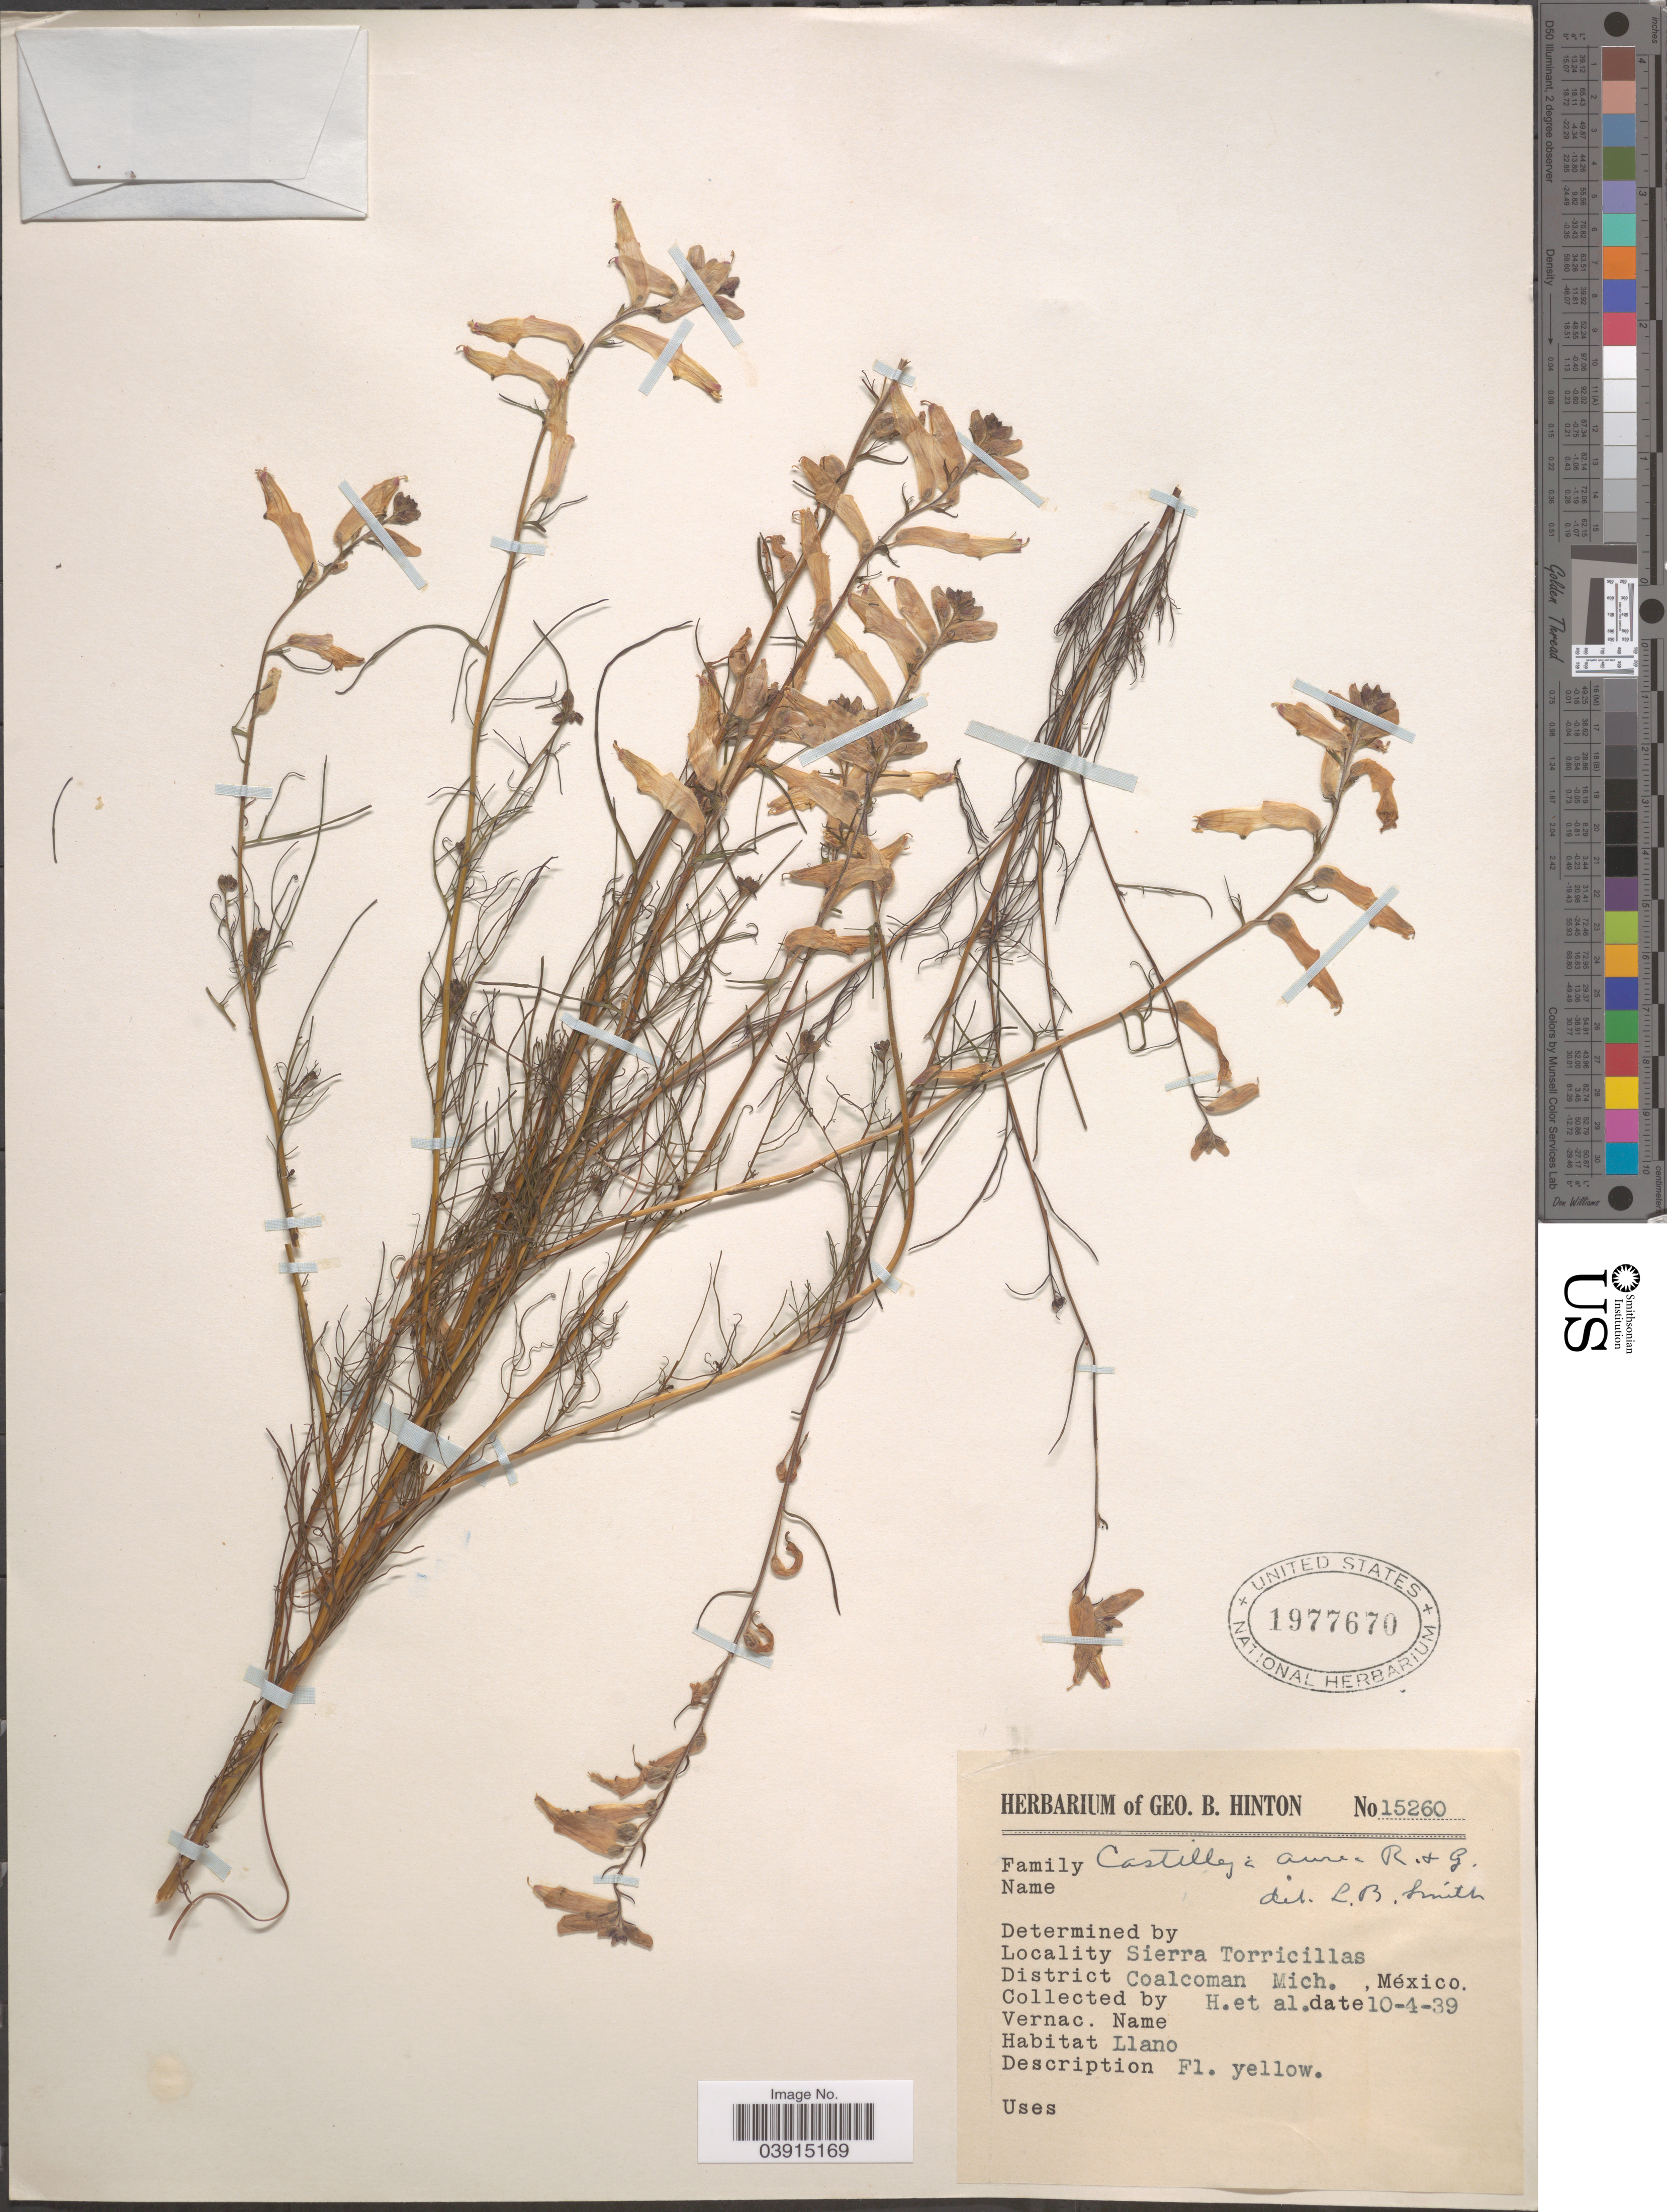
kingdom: Plantae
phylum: Tracheophyta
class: Magnoliopsida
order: Lamiales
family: Orobanchaceae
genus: Castilleja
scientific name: Castilleja aurea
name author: B.L. Rob. & Greenm.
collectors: G. B. Hinton & et al.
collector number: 15260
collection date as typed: Transcribed d/m/y: 10/4/39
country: Mexico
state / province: Michoacán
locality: Sierra Torricillas. District Coalcoman.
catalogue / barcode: US 1977670